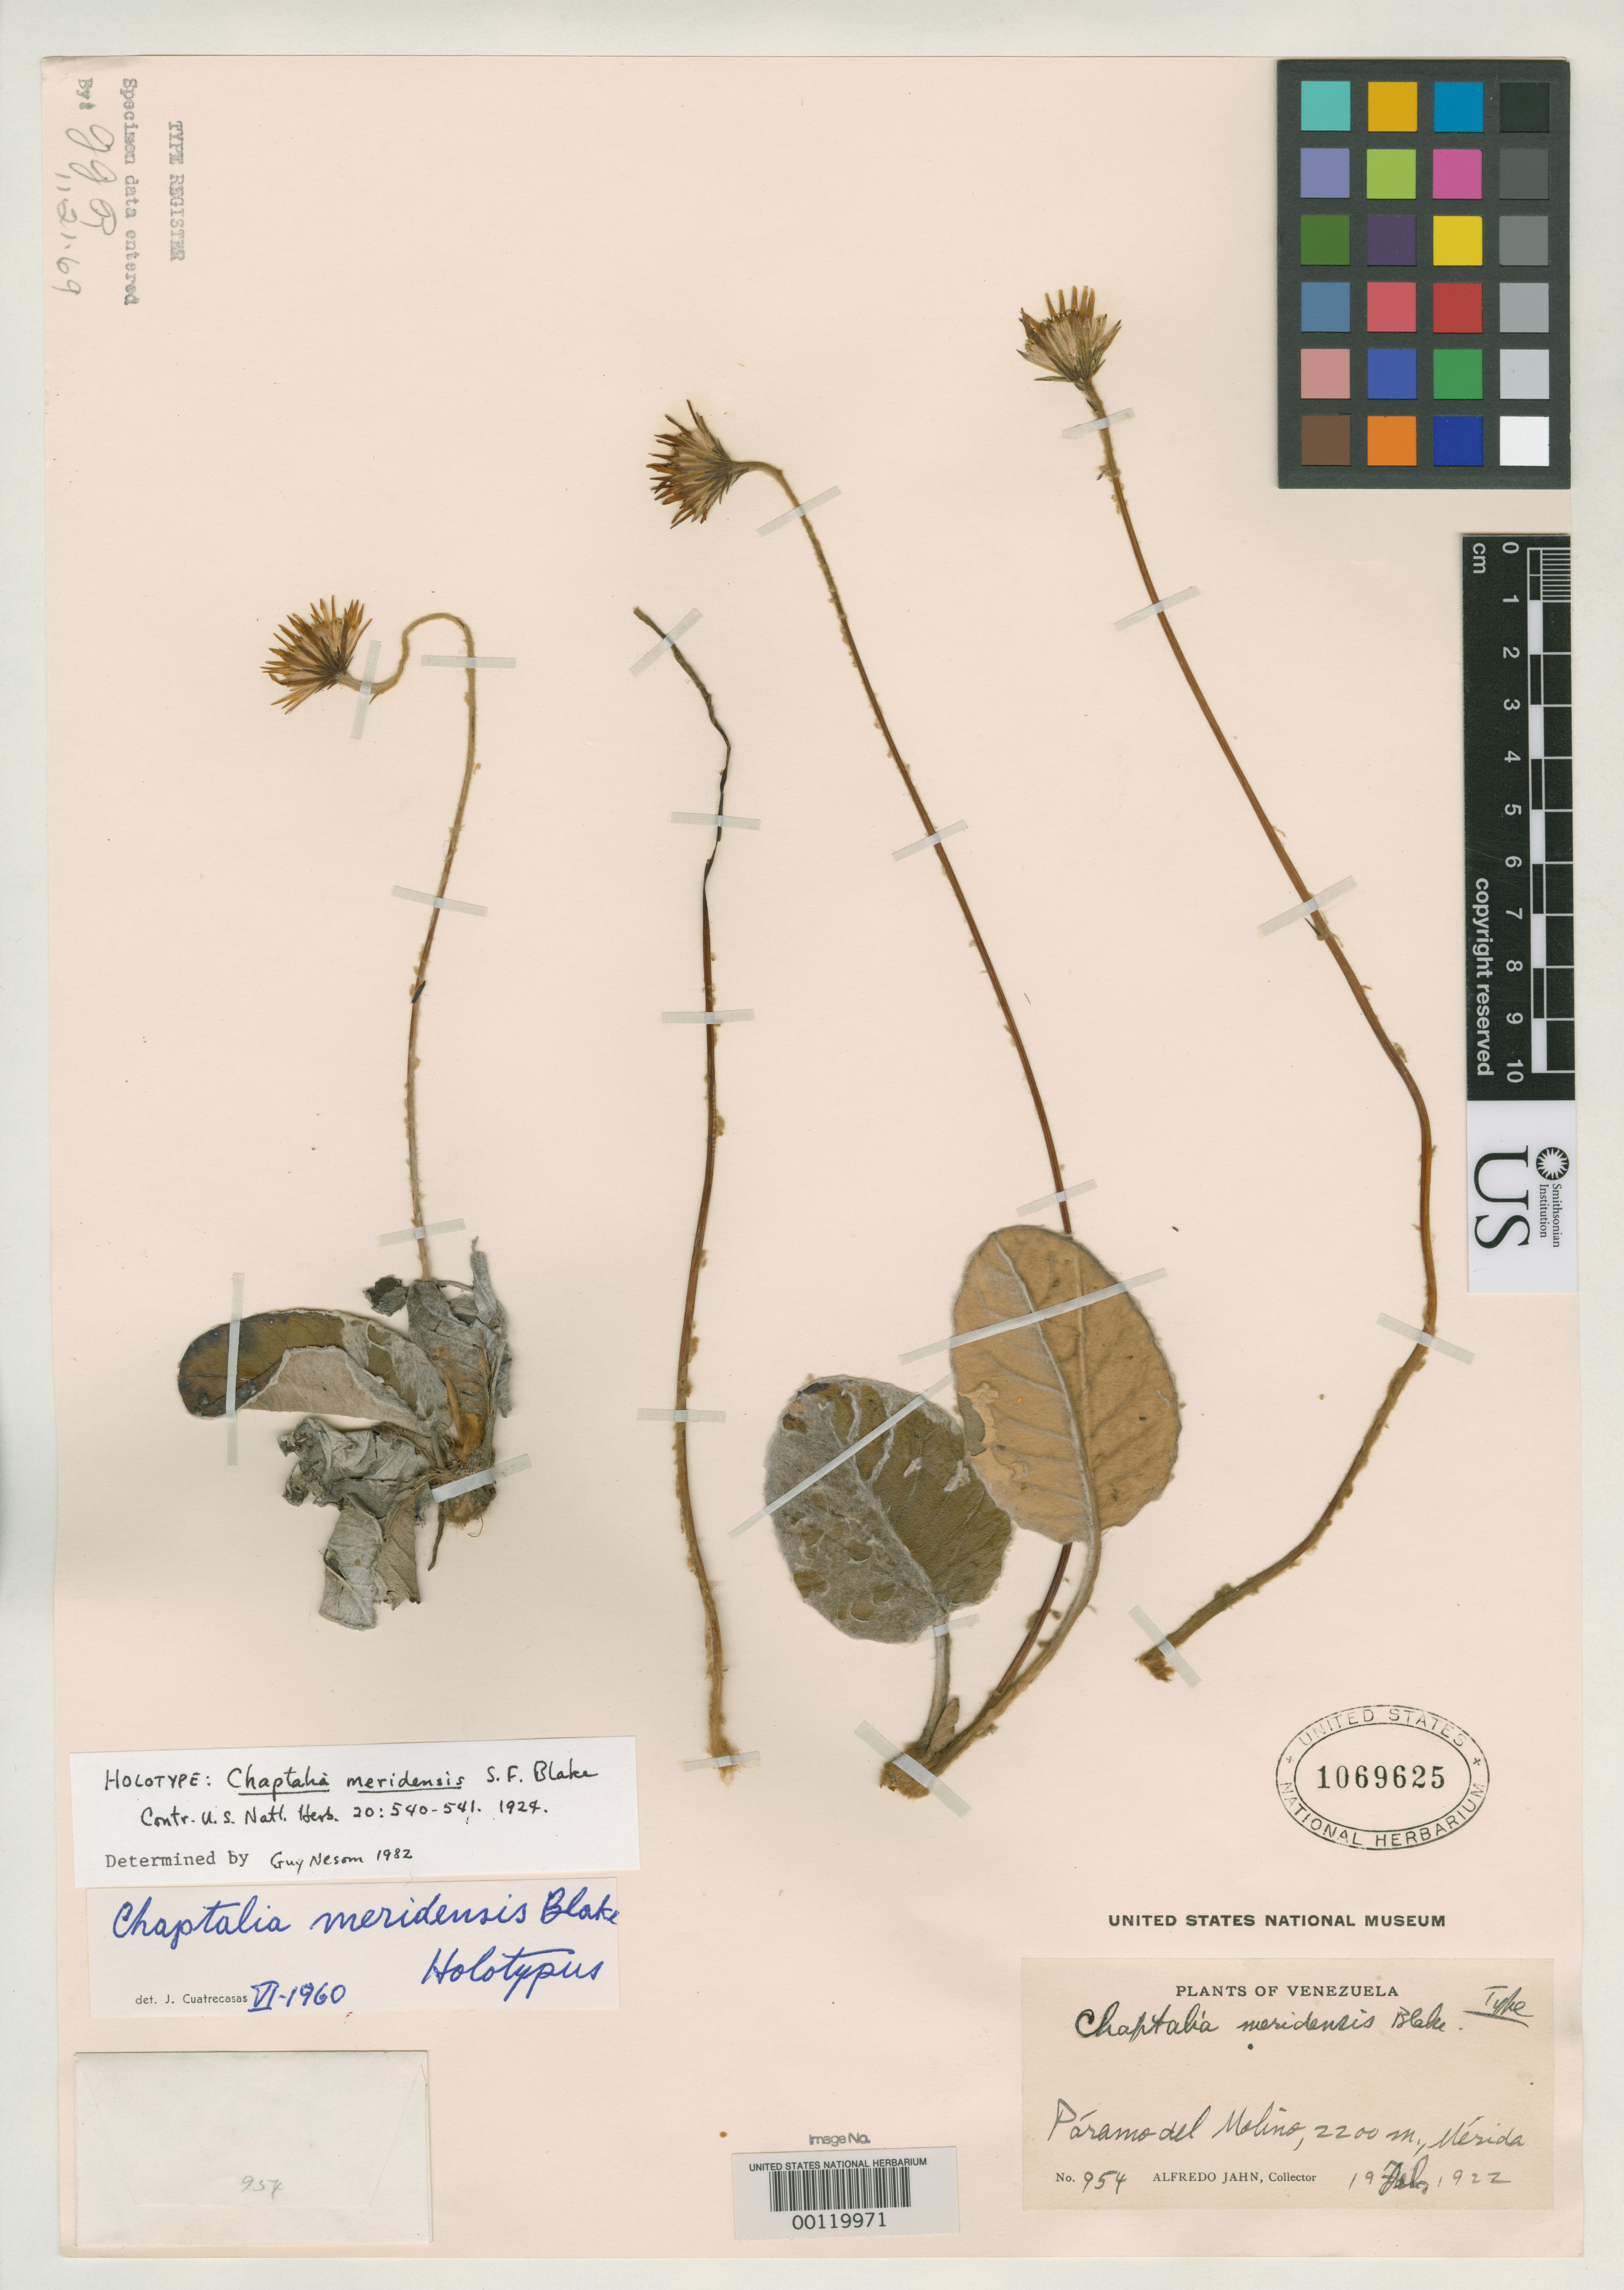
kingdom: Plantae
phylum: Tracheophyta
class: Magnoliopsida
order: Asterales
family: Asteraceae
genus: Chaptalia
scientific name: Chaptalia meridensis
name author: S.F. Blake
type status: Holotype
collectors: A. Jahn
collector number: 954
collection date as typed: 19 Feb 1922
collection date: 1922-02-19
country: Venezuela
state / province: Mérida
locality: Páramo del Molino.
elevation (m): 2200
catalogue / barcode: US 1069625